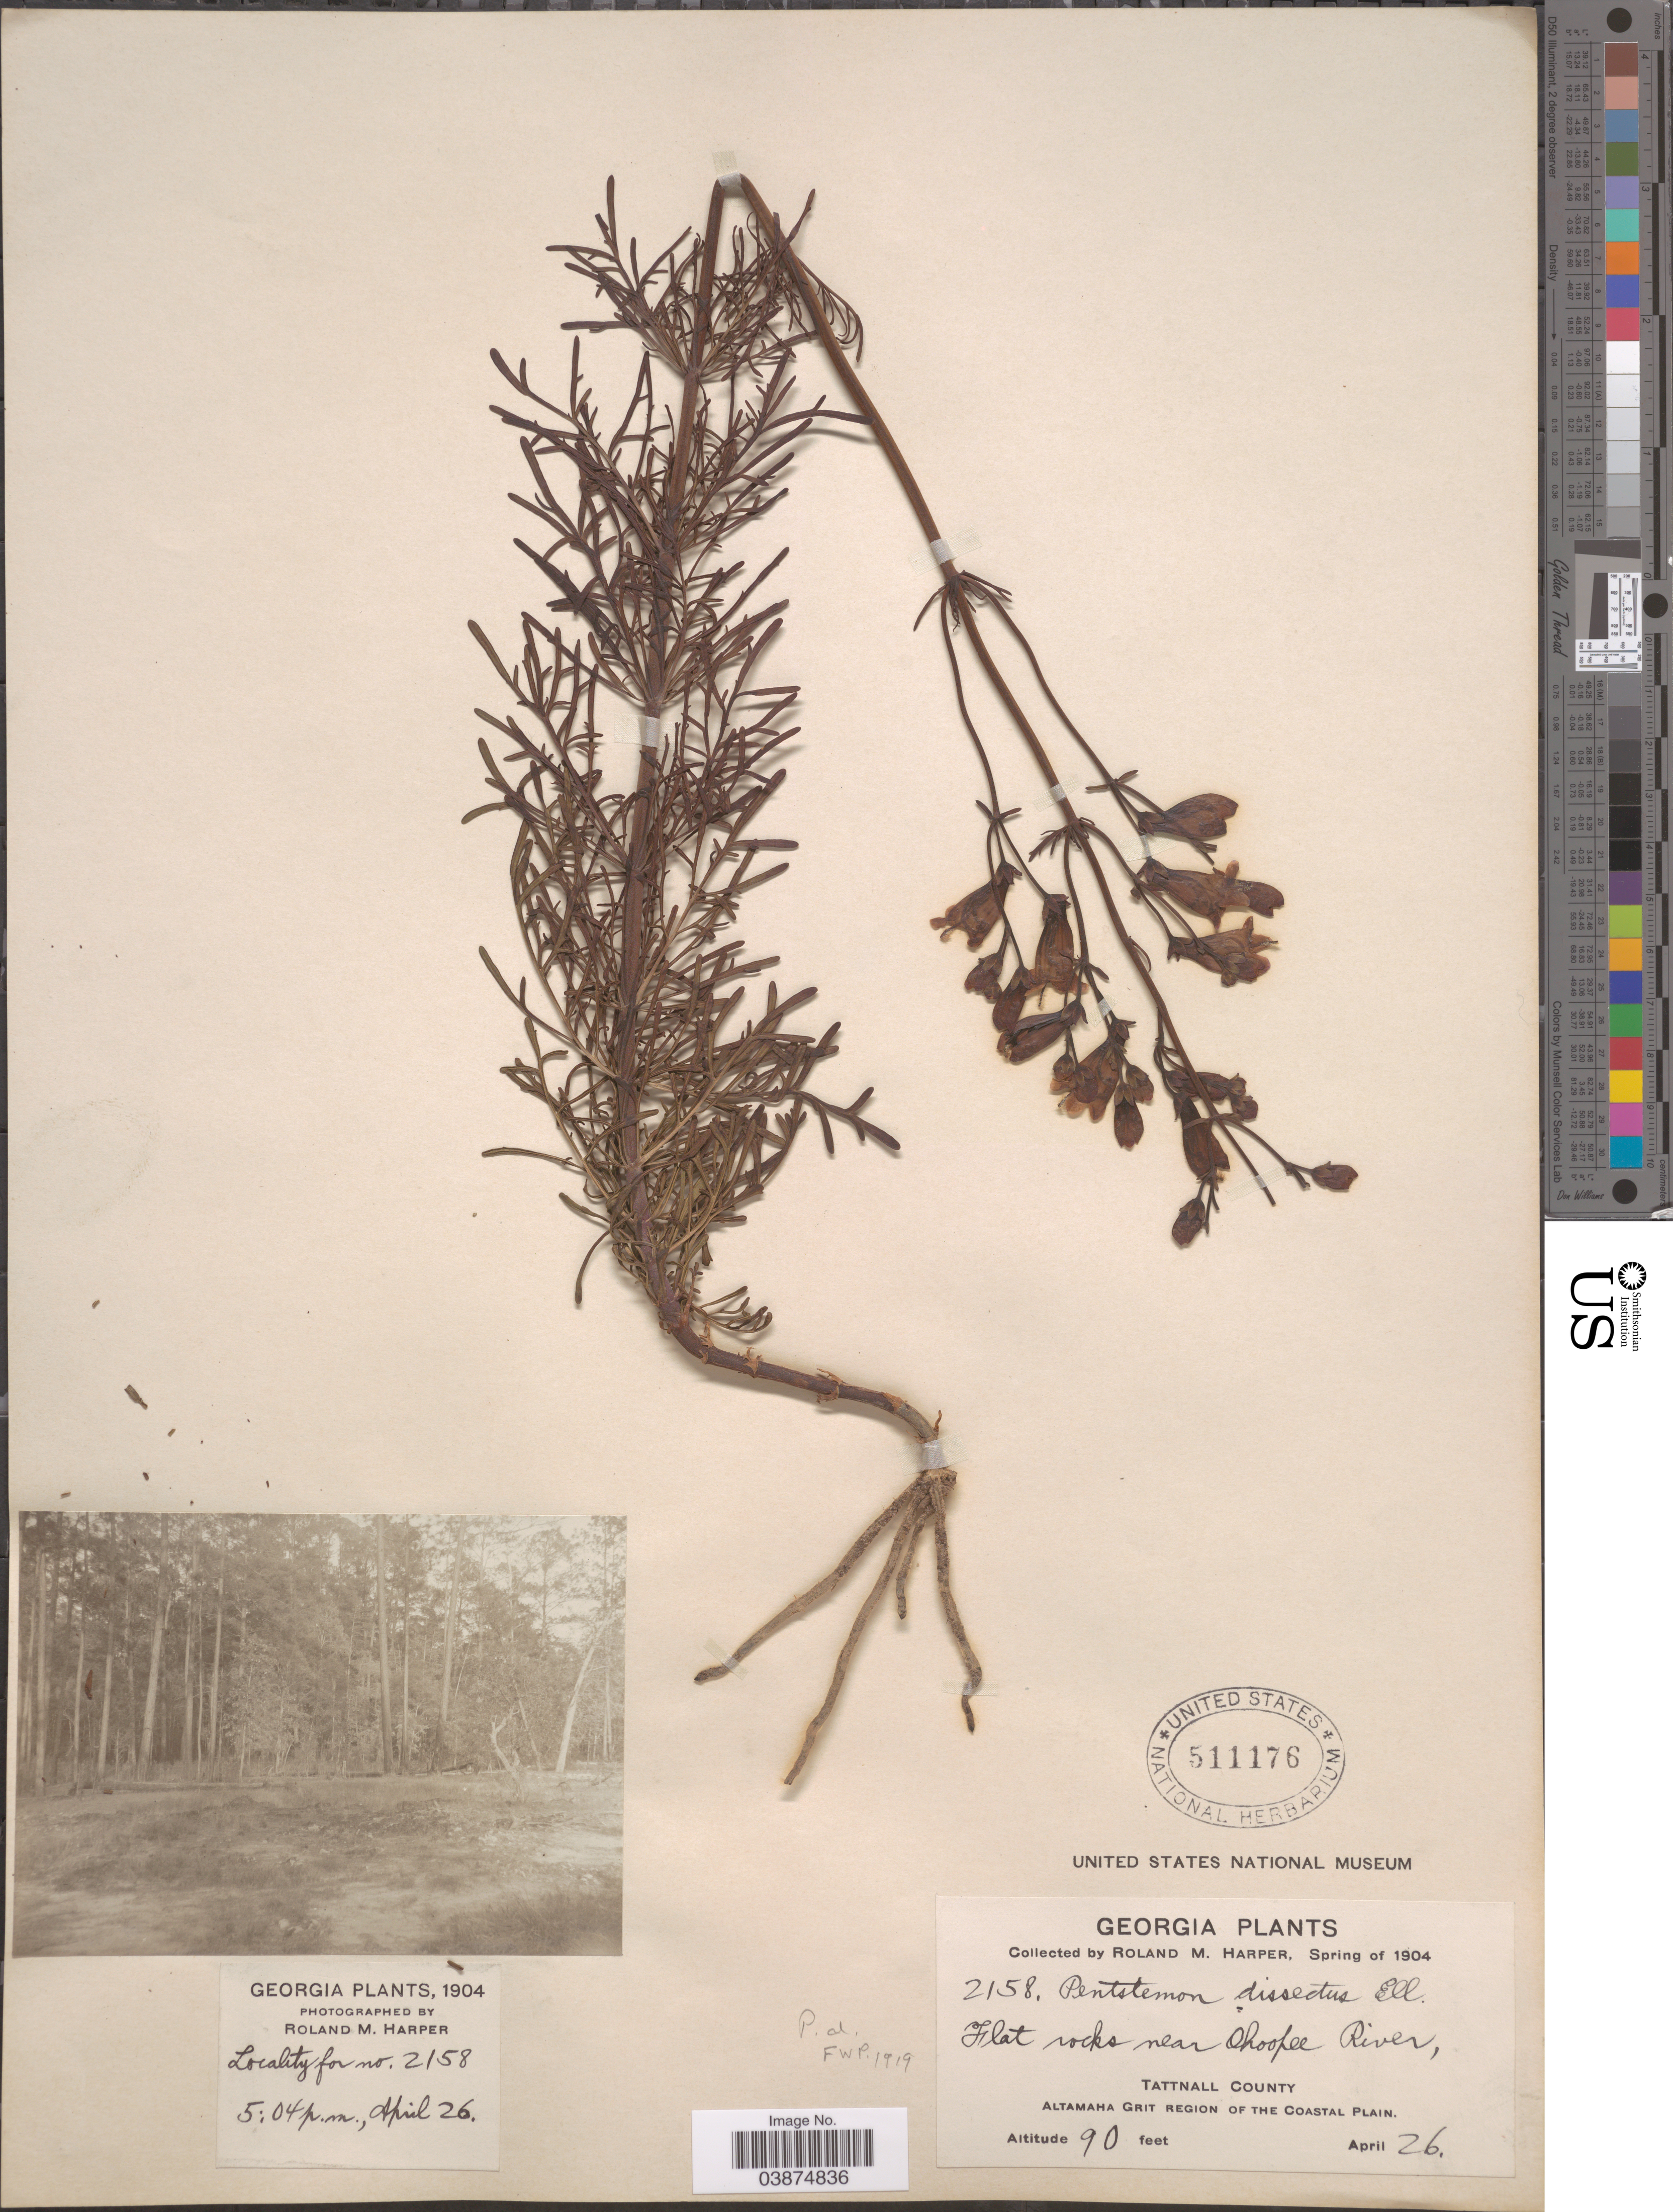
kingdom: Plantae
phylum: Tracheophyta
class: Magnoliopsida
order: Lamiales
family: Plantaginaceae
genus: Penstemon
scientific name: Penstemon dissectus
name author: Elliott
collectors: R. M. Harper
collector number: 2158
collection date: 1904-04-26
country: United States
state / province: Georgia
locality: Flat rocks near Ohoopee River, Tattnall County. Altamaha Grit Region of the Coastal Plain.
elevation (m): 27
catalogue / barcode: US 511176